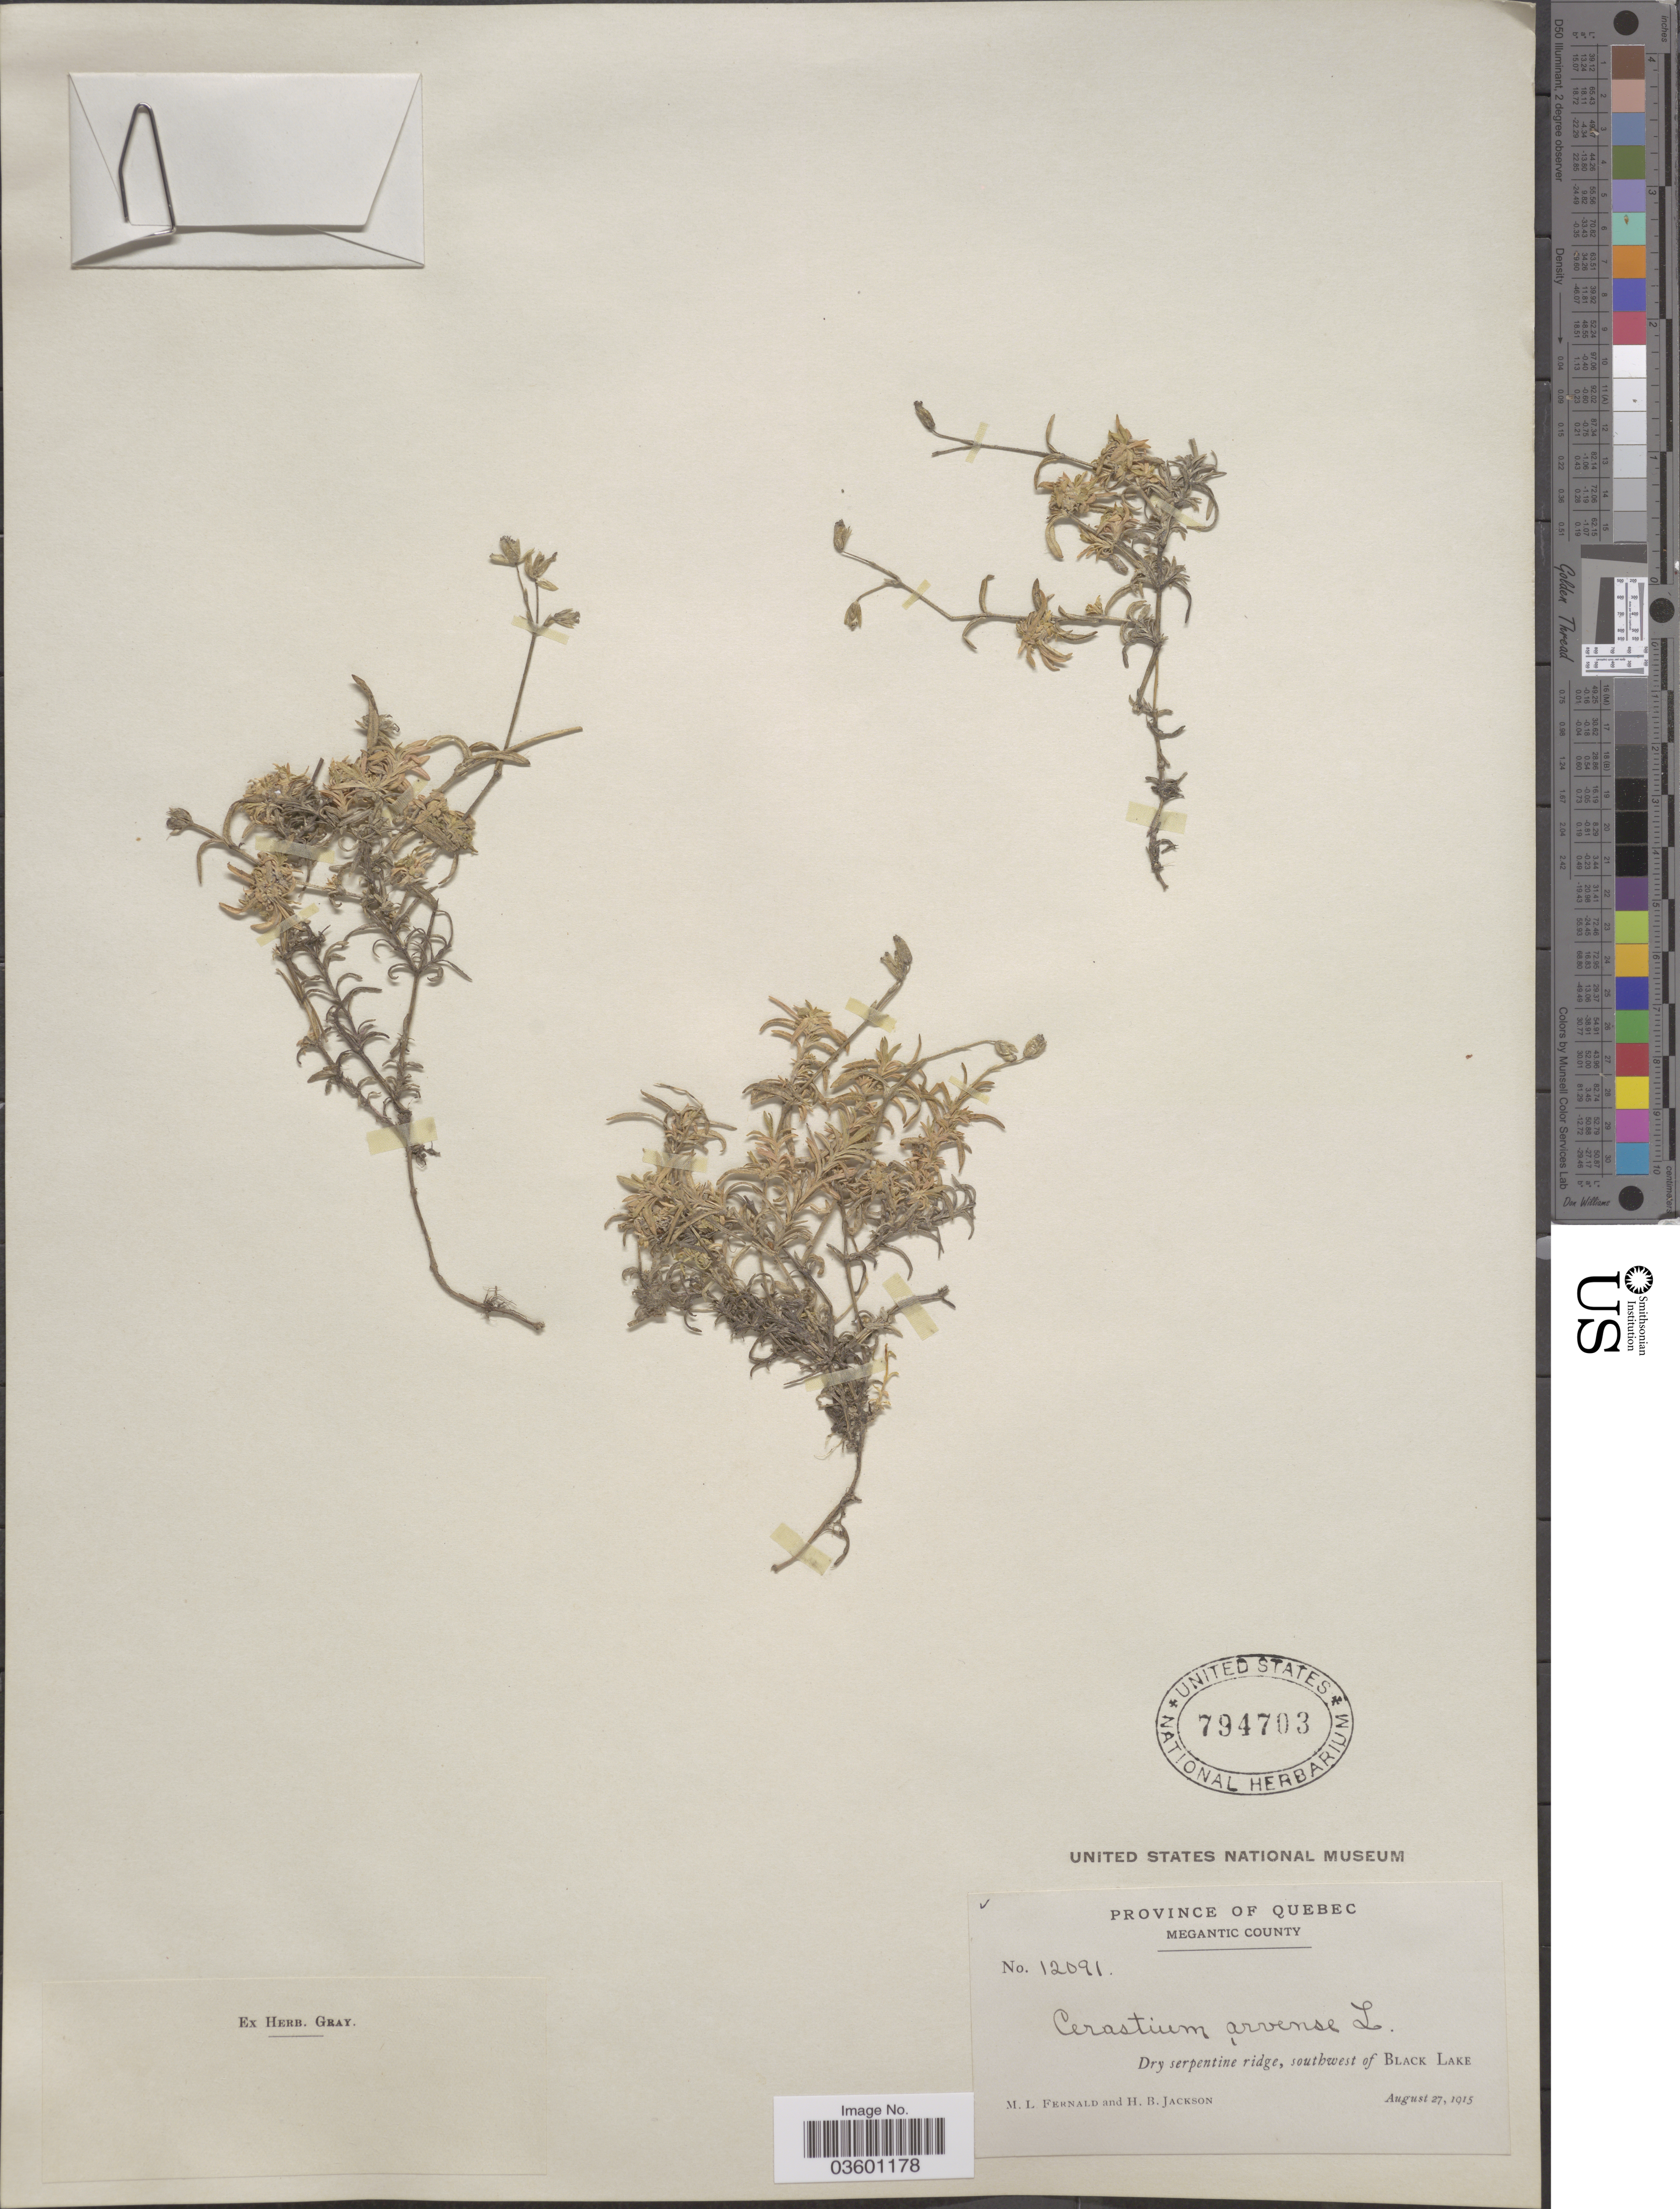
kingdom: Plantae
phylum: Tracheophyta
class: Magnoliopsida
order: Caryophyllales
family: Caryophyllaceae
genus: Cerastium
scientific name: Cerastium arvense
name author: L.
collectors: M. L. Fernald & H. Jackson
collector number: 12091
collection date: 1915-08-27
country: Canada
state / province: Quebec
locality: Megantic County. Southwest of Black Lake.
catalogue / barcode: US 794703